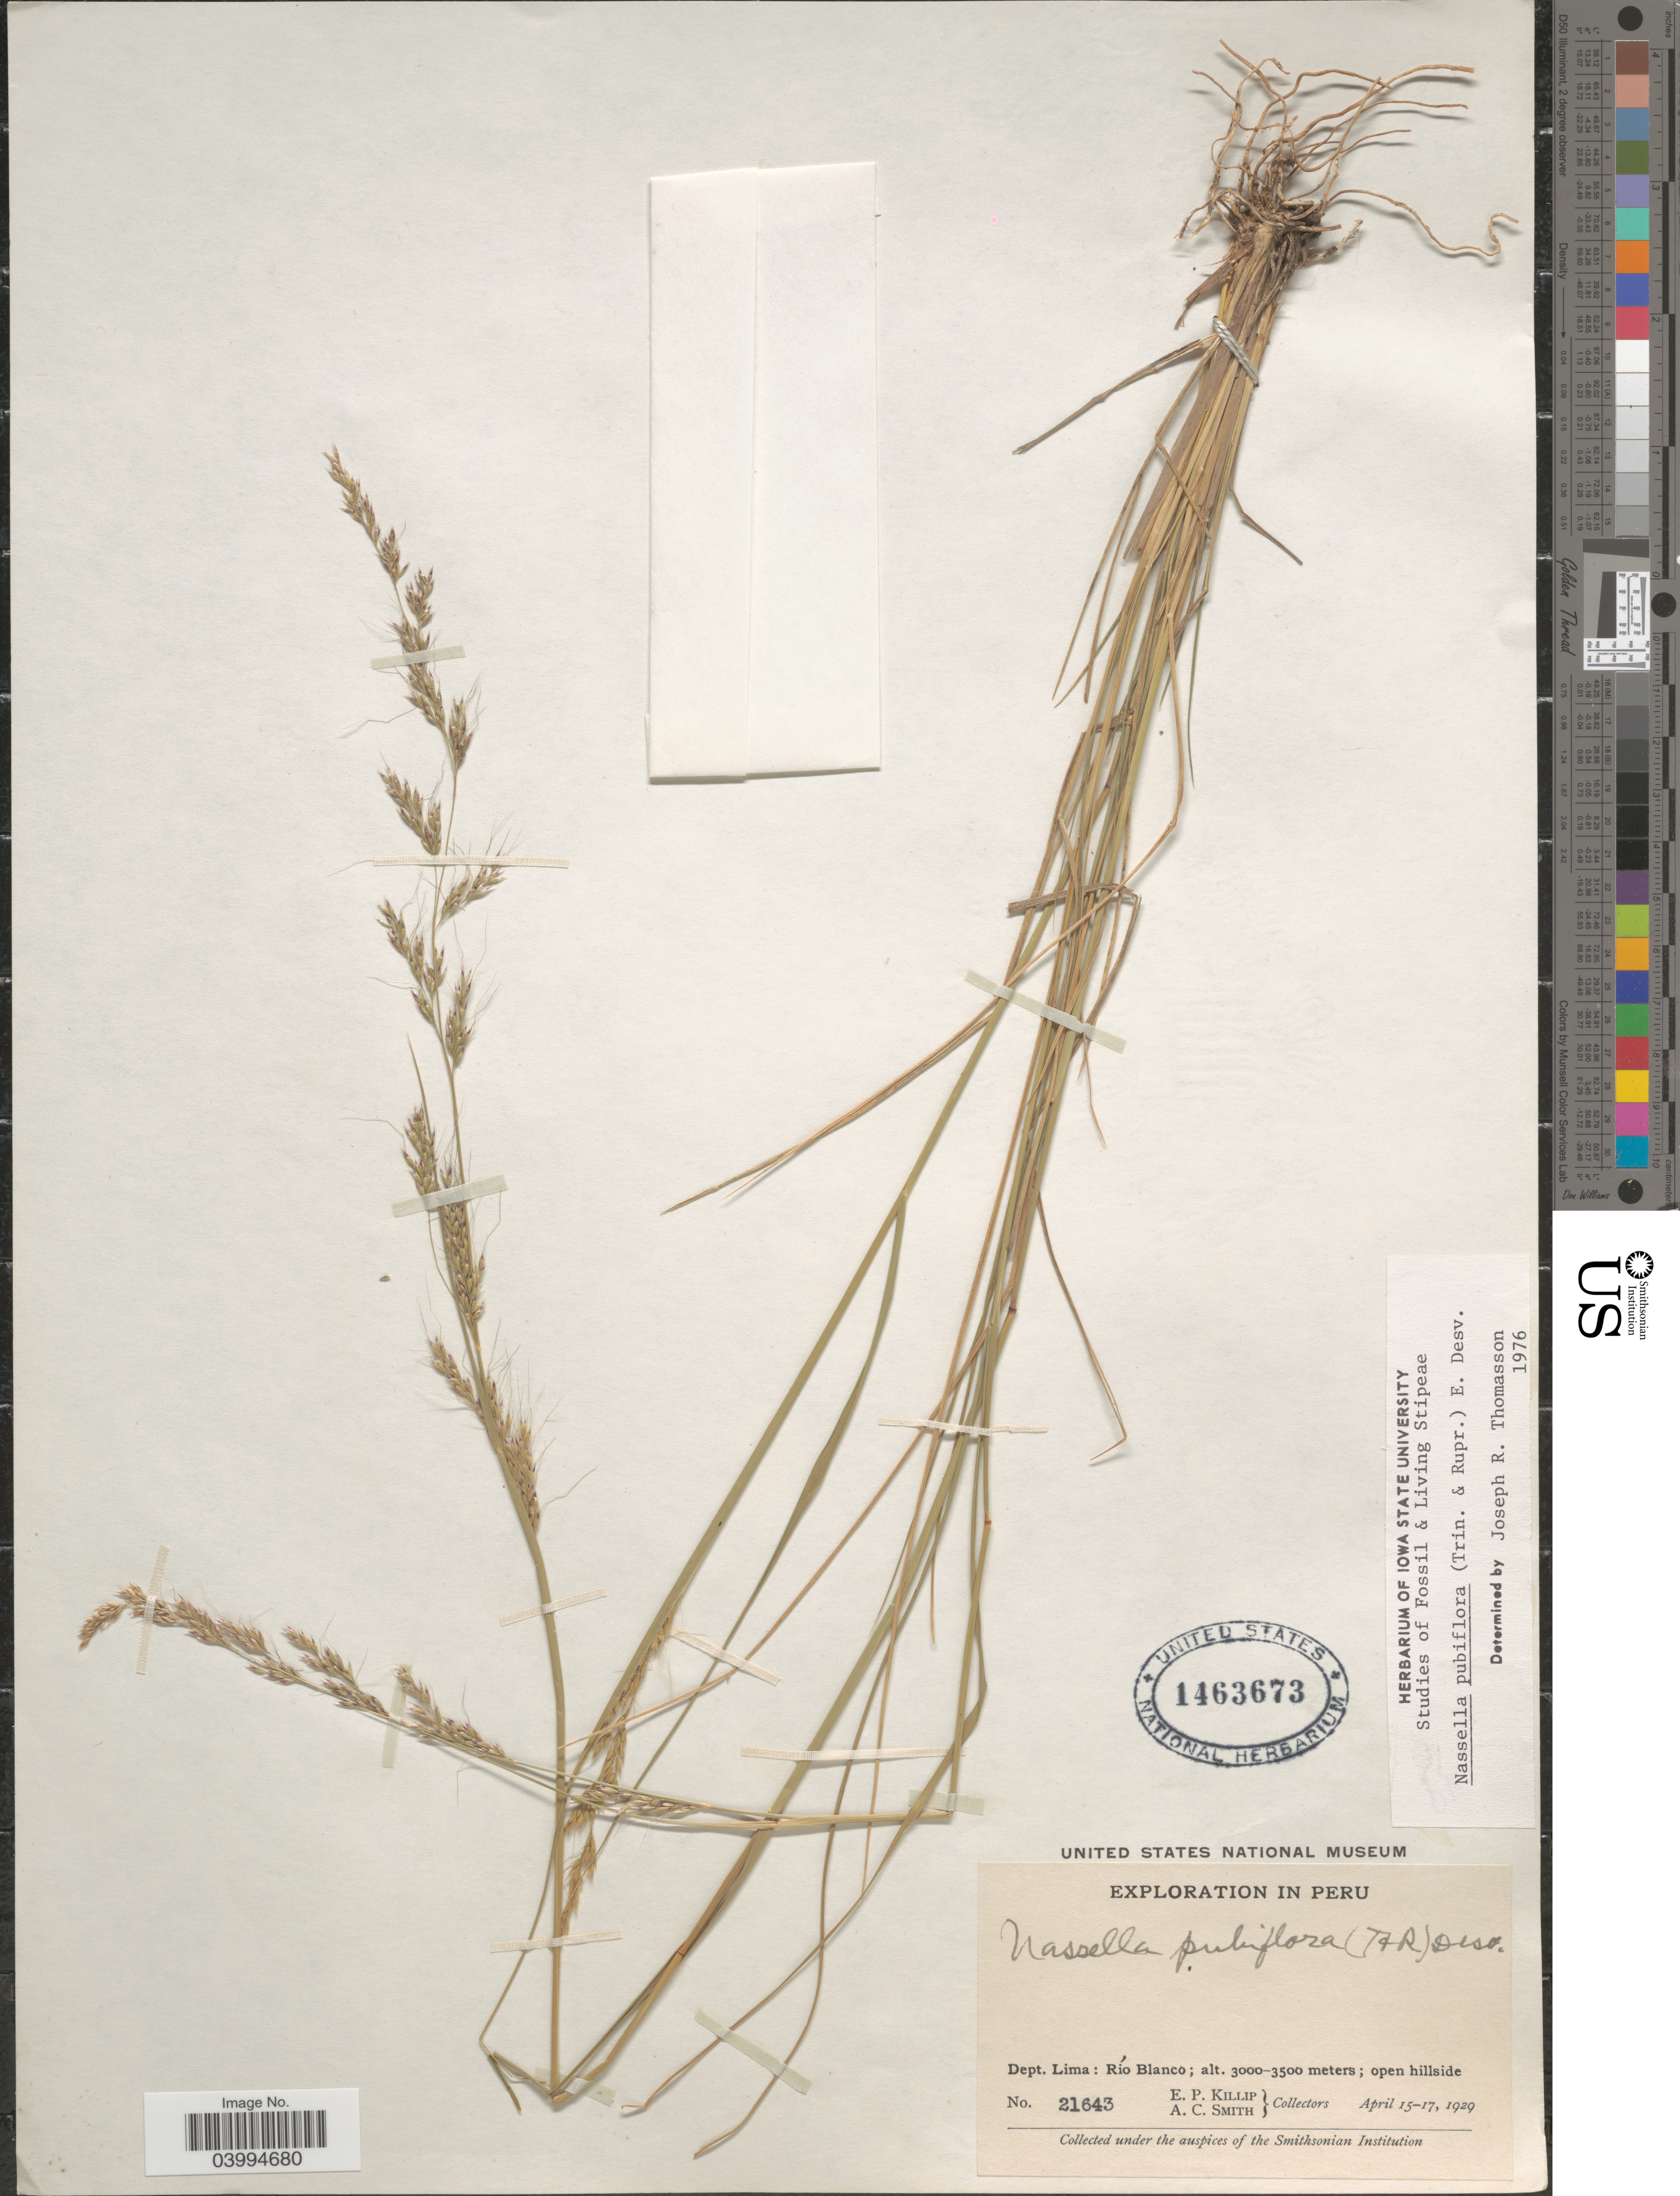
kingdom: Plantae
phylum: Tracheophyta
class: Liliopsida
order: Poales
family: Poaceae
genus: Nassella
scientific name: Nassella pubiflora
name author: (Trin. & Rupr.) É. Desv.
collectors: E. P. Killip & A. C. Smith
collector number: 21643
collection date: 1929-04-15/1929-04-17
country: Peru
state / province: Lima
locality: Dept. Lima: Río Blanco.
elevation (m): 3000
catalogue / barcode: US 1463673